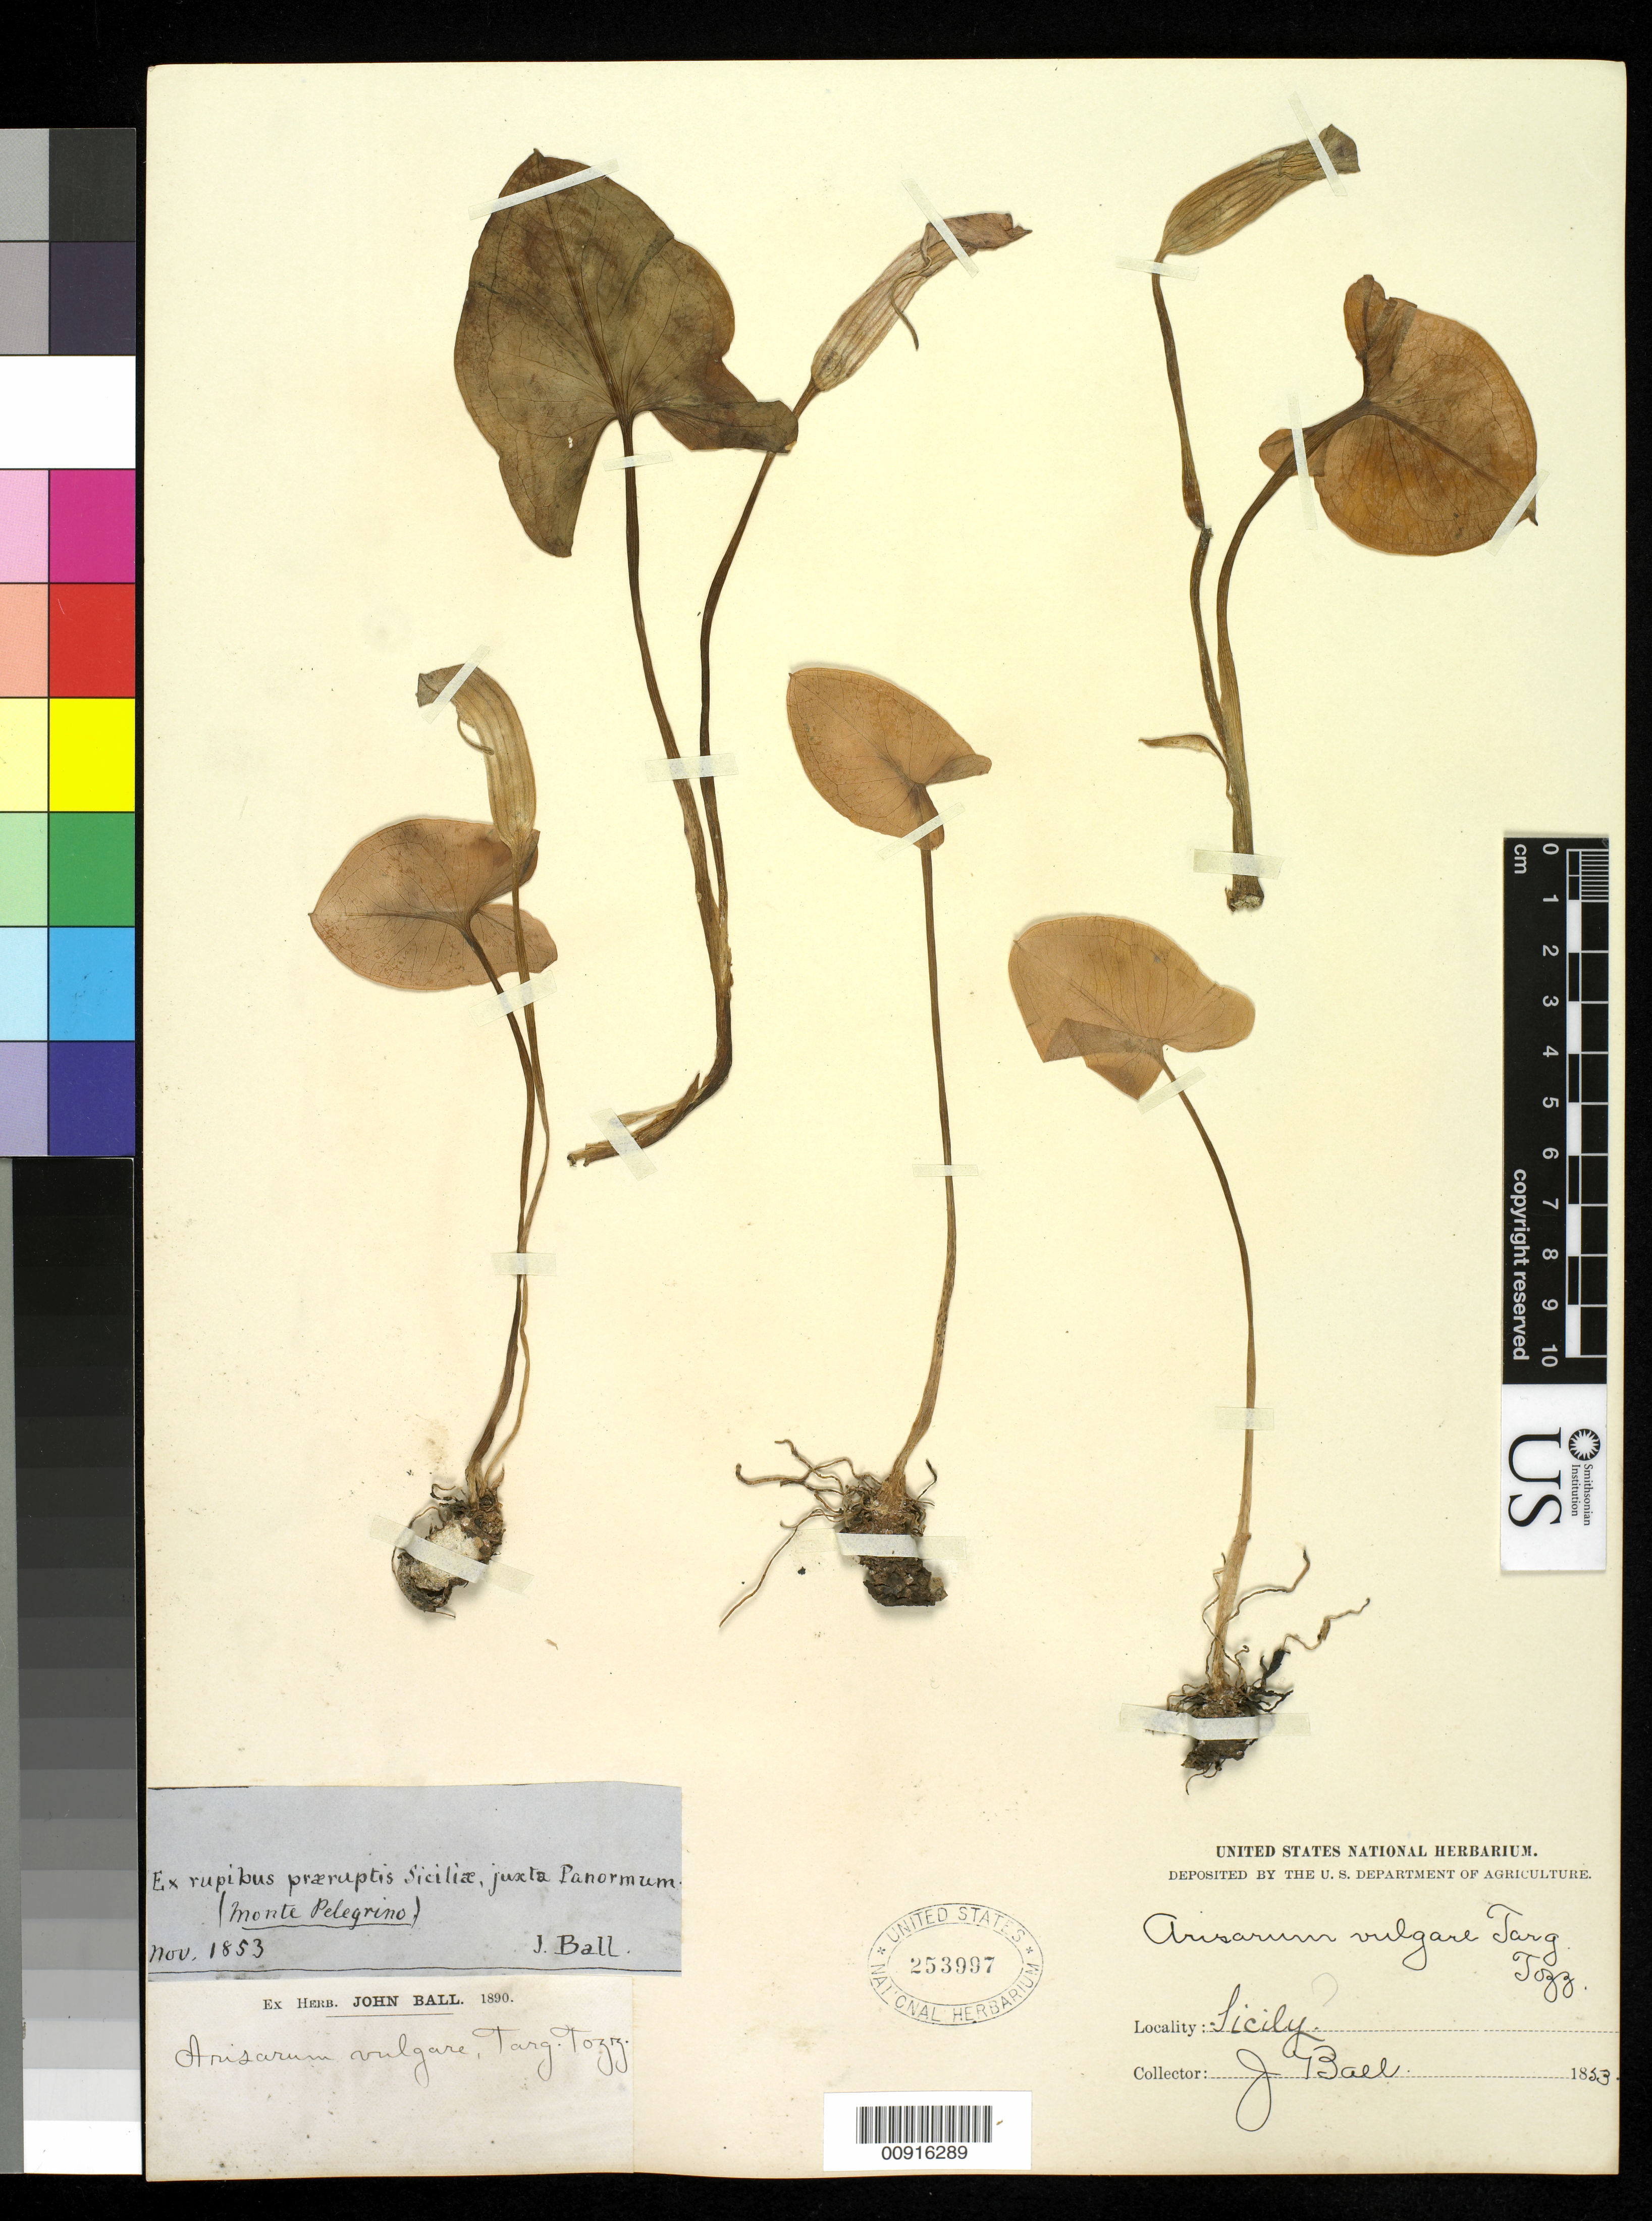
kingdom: Plantae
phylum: Tracheophyta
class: Liliopsida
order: Alismatales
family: Araceae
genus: Arisarum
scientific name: Arisarum vulgare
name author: Targ. Tozz.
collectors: J. Ball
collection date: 1853-11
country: Italy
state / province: Siciliana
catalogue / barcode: US 253997